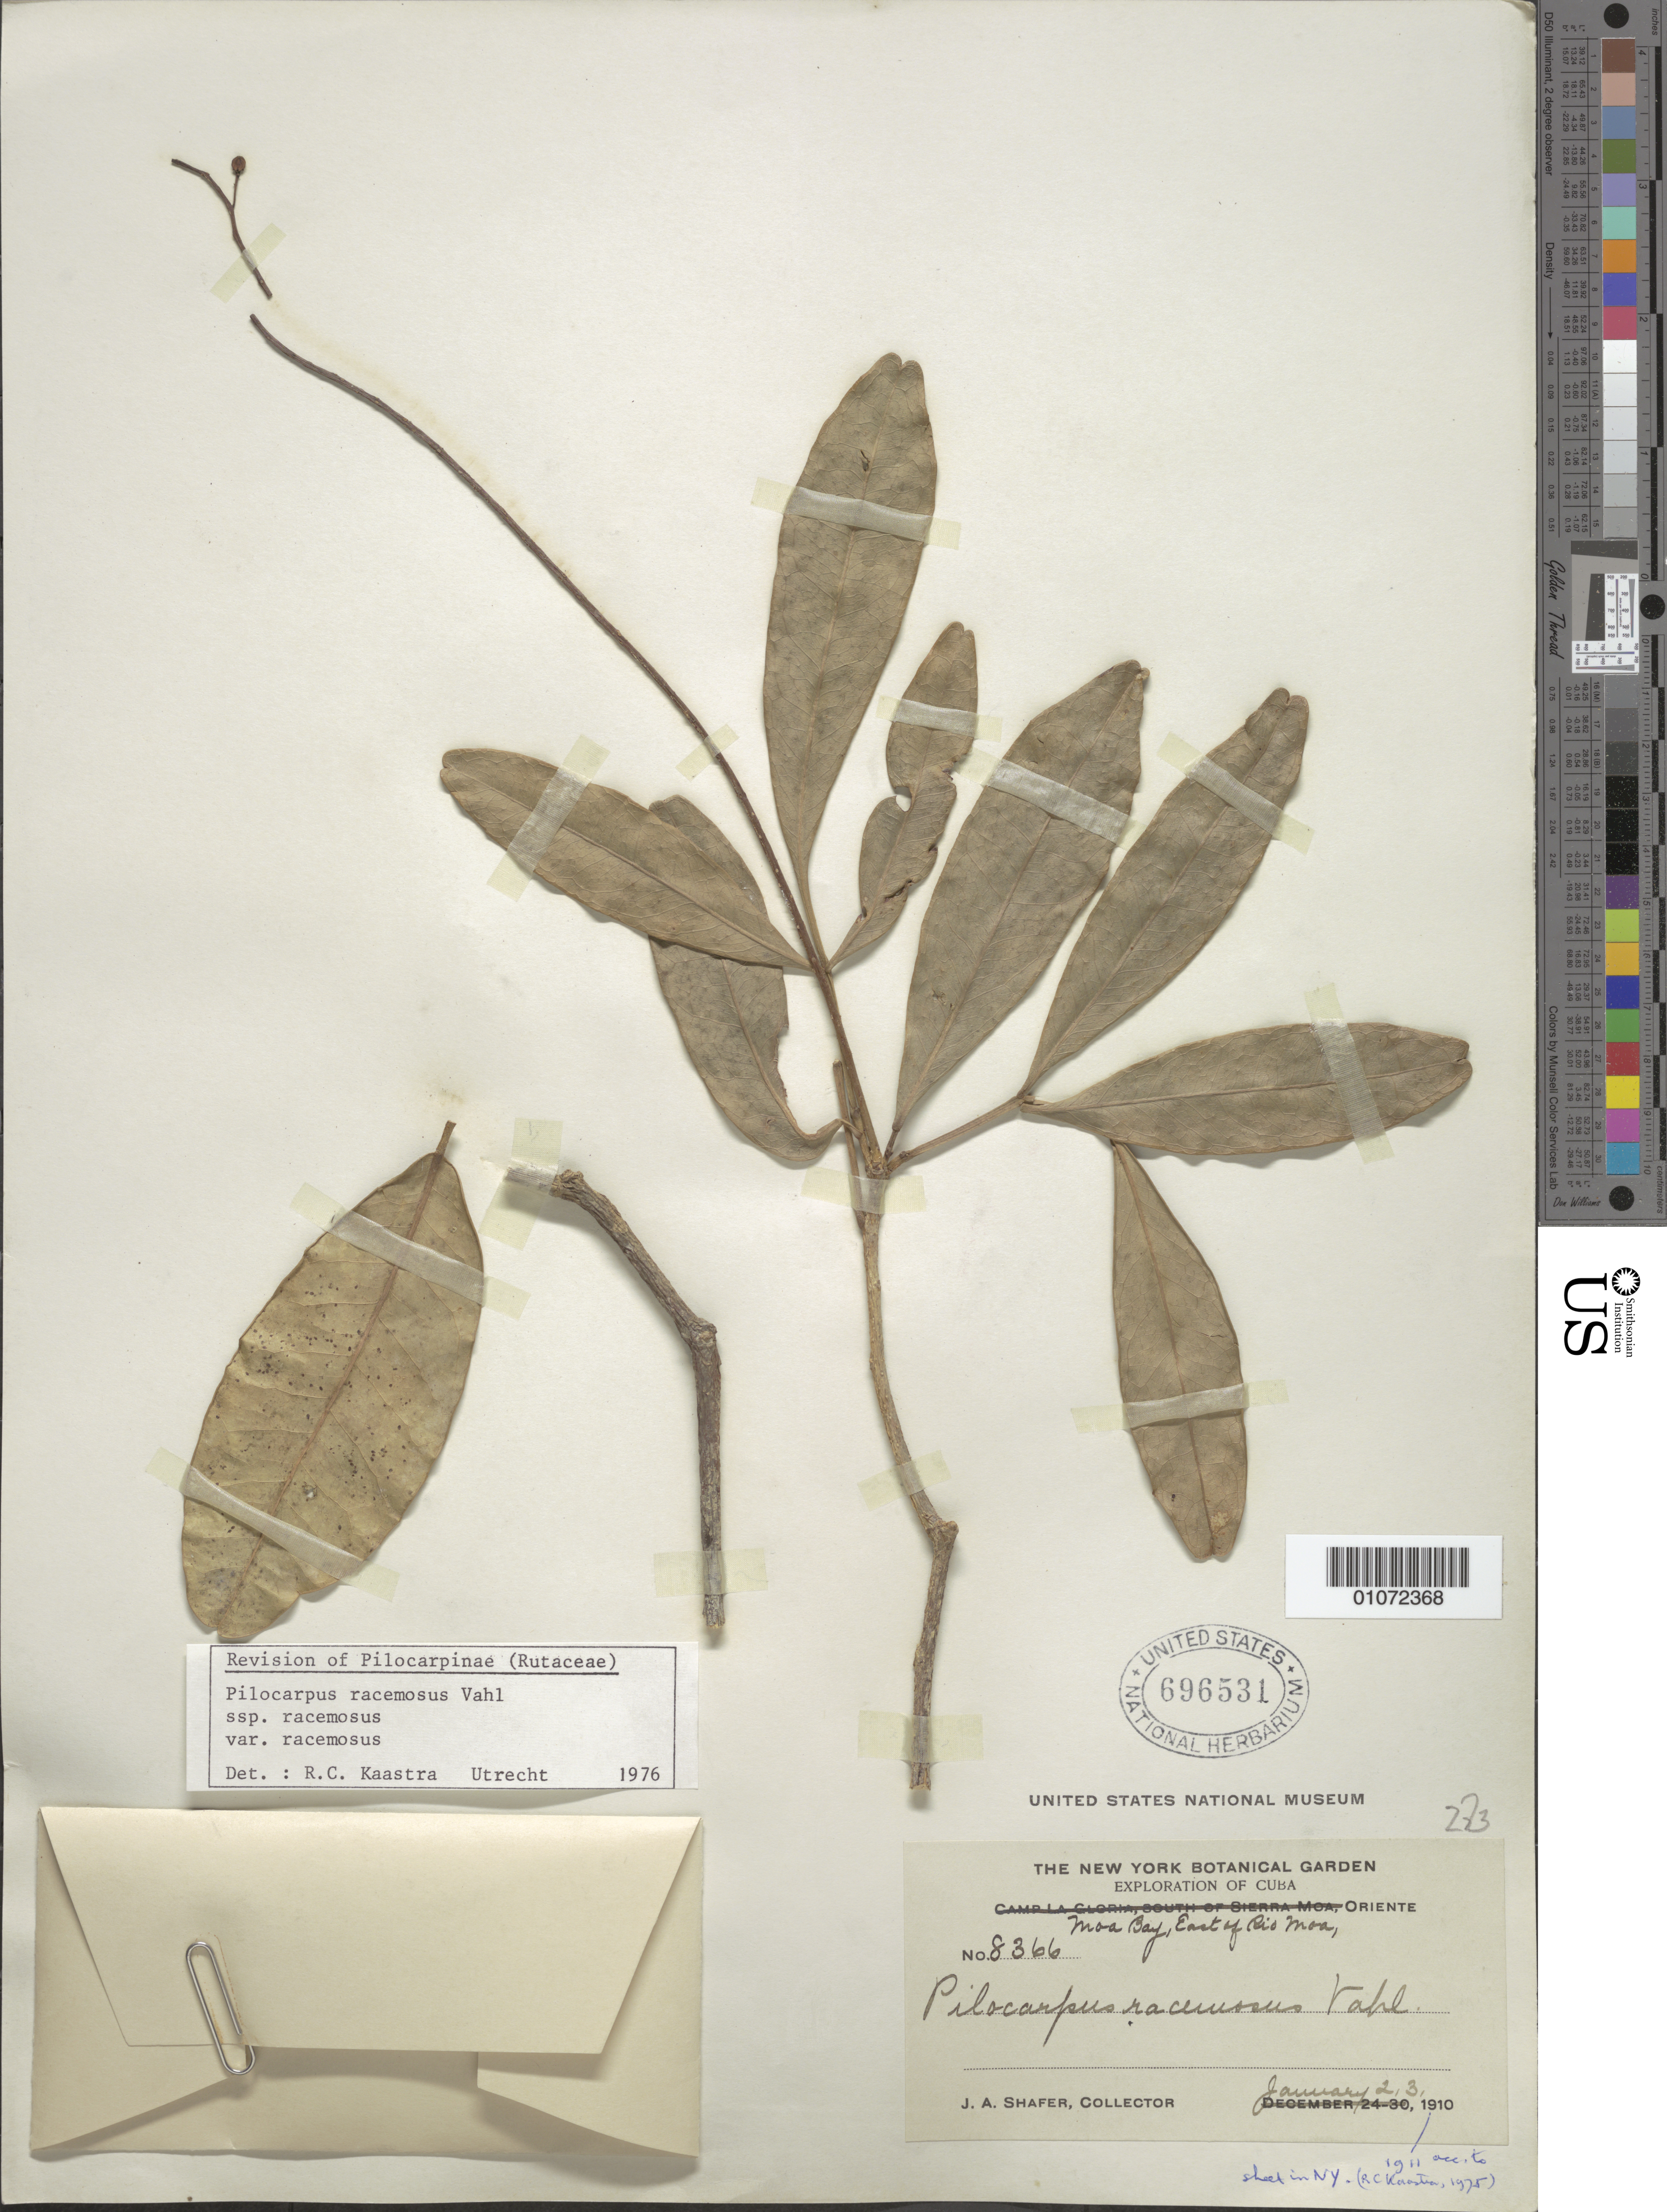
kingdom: Plantae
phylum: Tracheophyta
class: Magnoliopsida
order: Sapindales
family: Rutaceae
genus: Pilocarpus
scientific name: Pilocarpus racemosus subsp. racemosus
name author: Vahl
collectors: J. A. Shafer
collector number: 8366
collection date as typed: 02 Jan 1910 and 03 Jan 1910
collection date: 1910-01-02,1910-01-03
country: Cuba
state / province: Guantánamo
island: Cuba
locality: Oriente, Moa Bay, East of Rio Moa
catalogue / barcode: US 696531